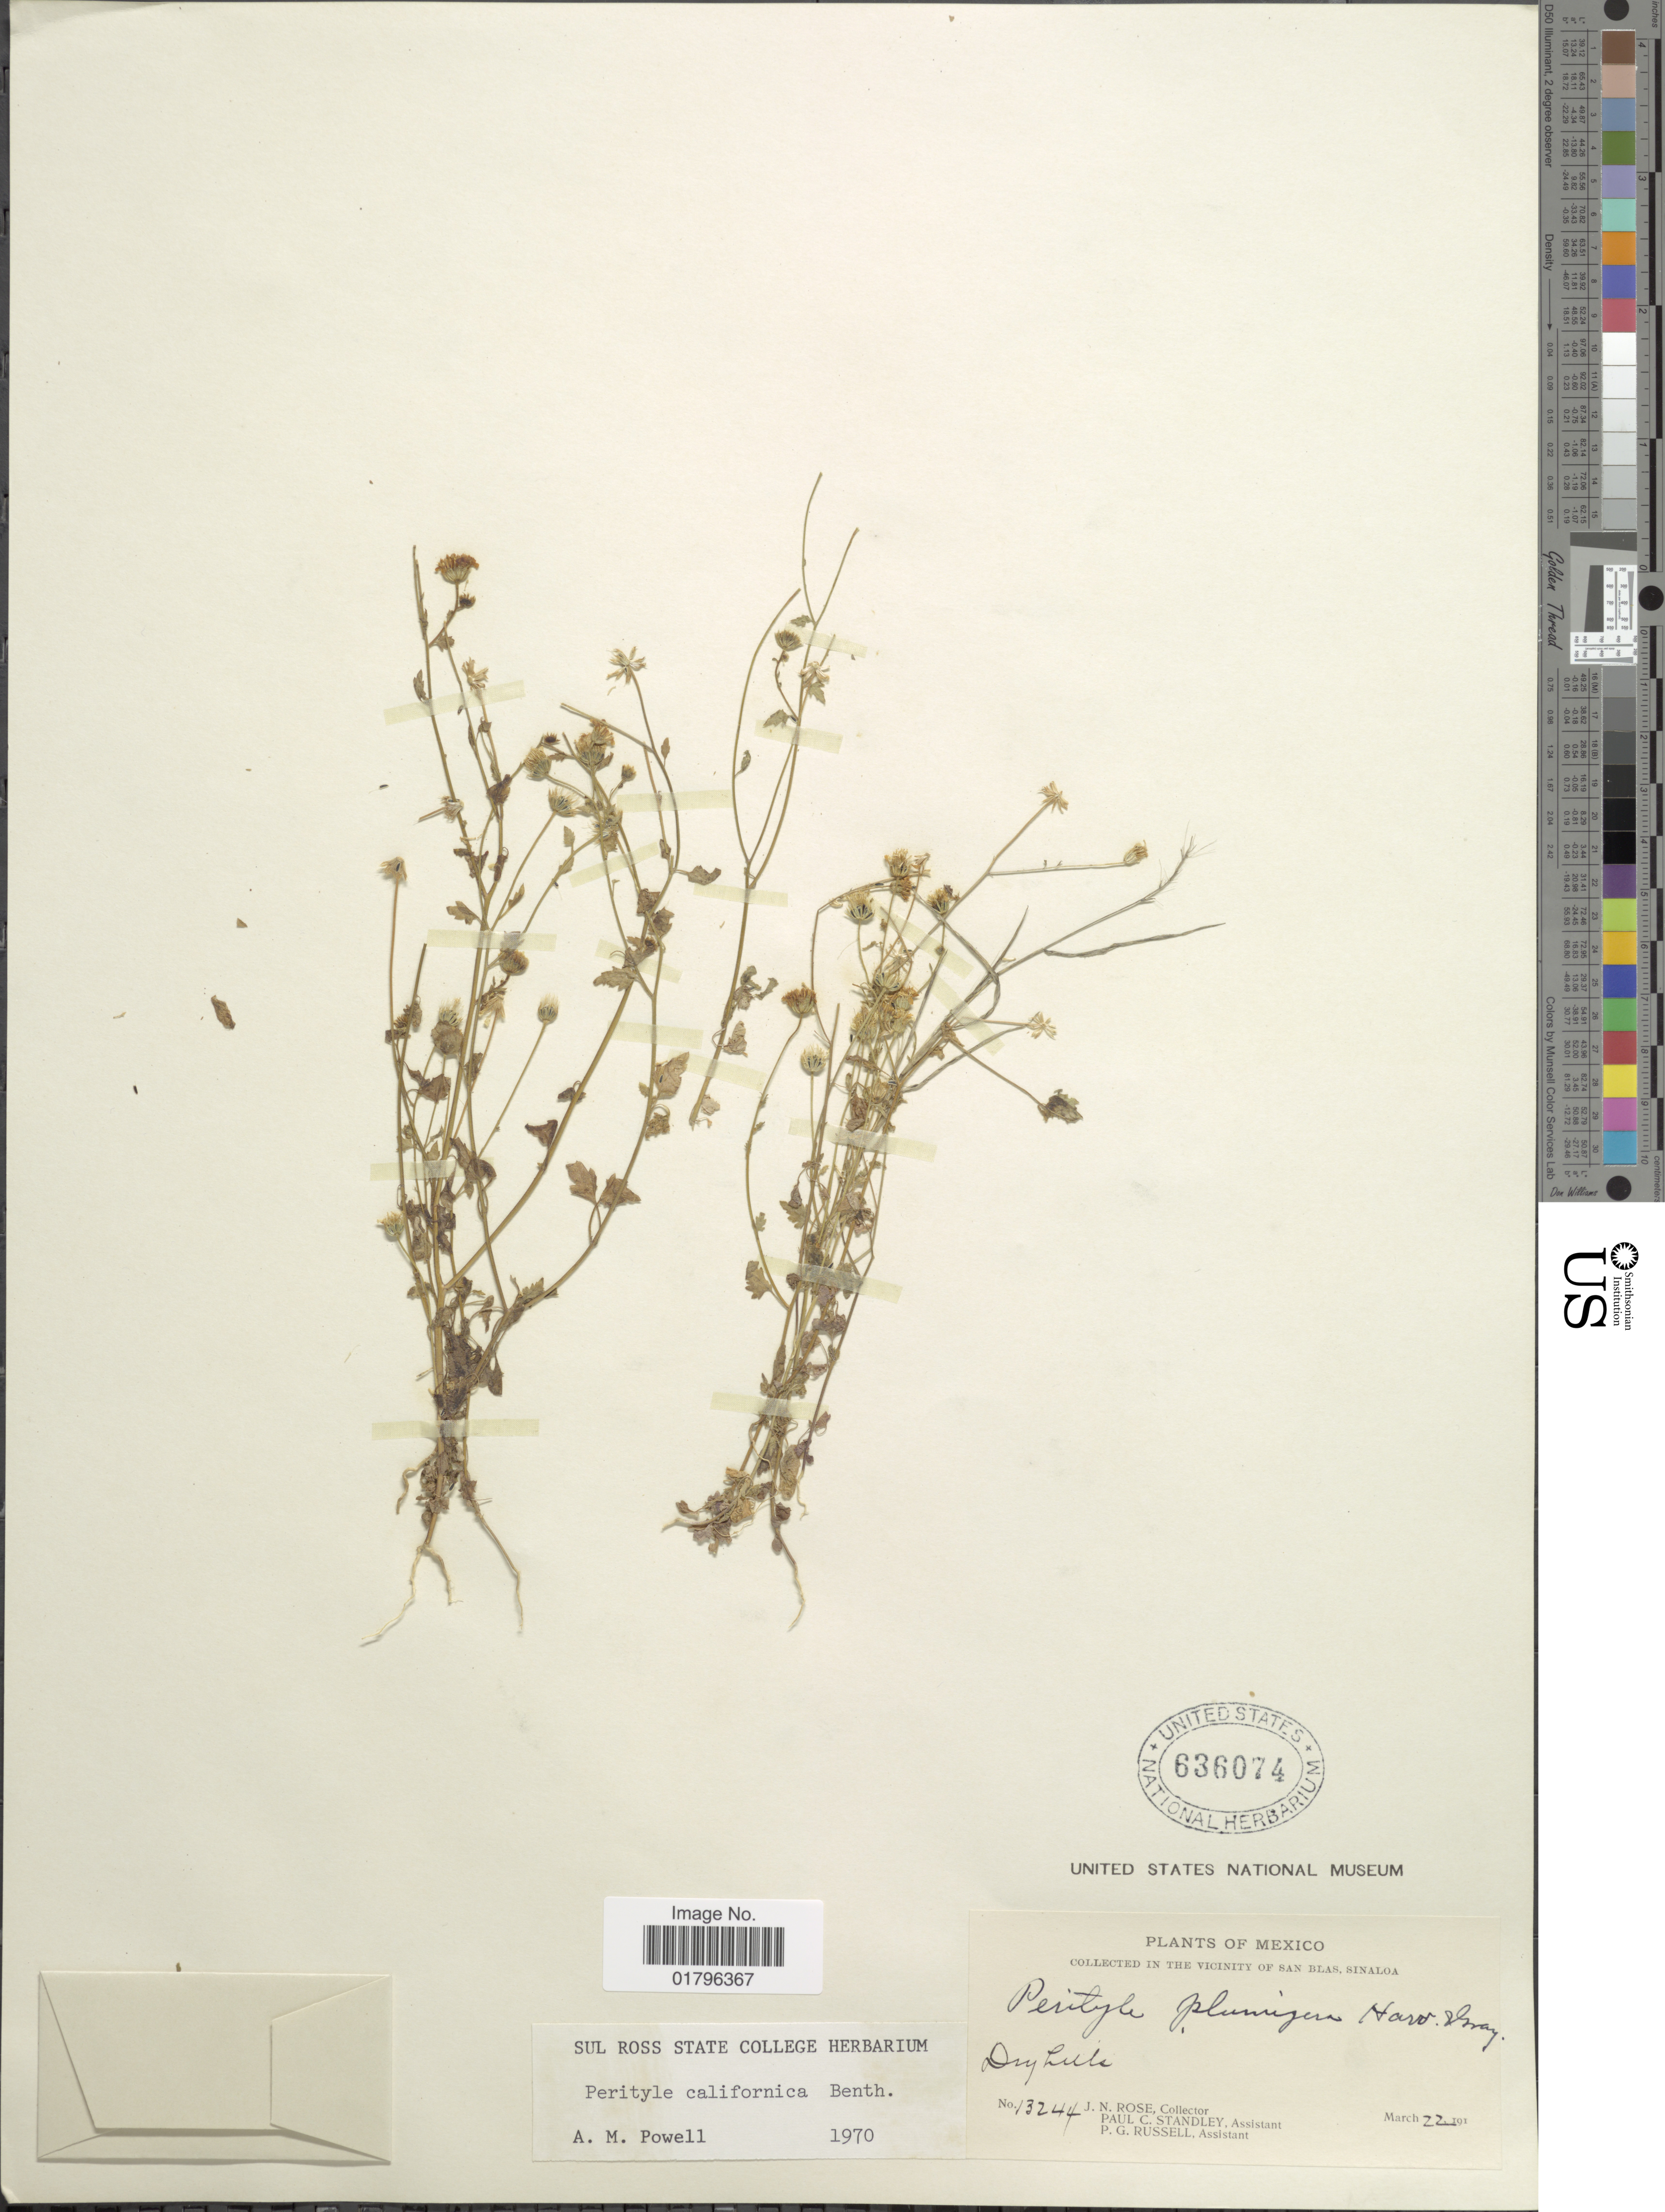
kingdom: Plantae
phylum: Tracheophyta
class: Magnoliopsida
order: Asterales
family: Asteraceae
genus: Perityle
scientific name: Perityle californica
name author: Benth.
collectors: J. N. Rose, P. C. Standley & P. G. Russell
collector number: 13244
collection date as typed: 191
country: Mexico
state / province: Sinaloa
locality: Vicinity of San Blas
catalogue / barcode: US 636074